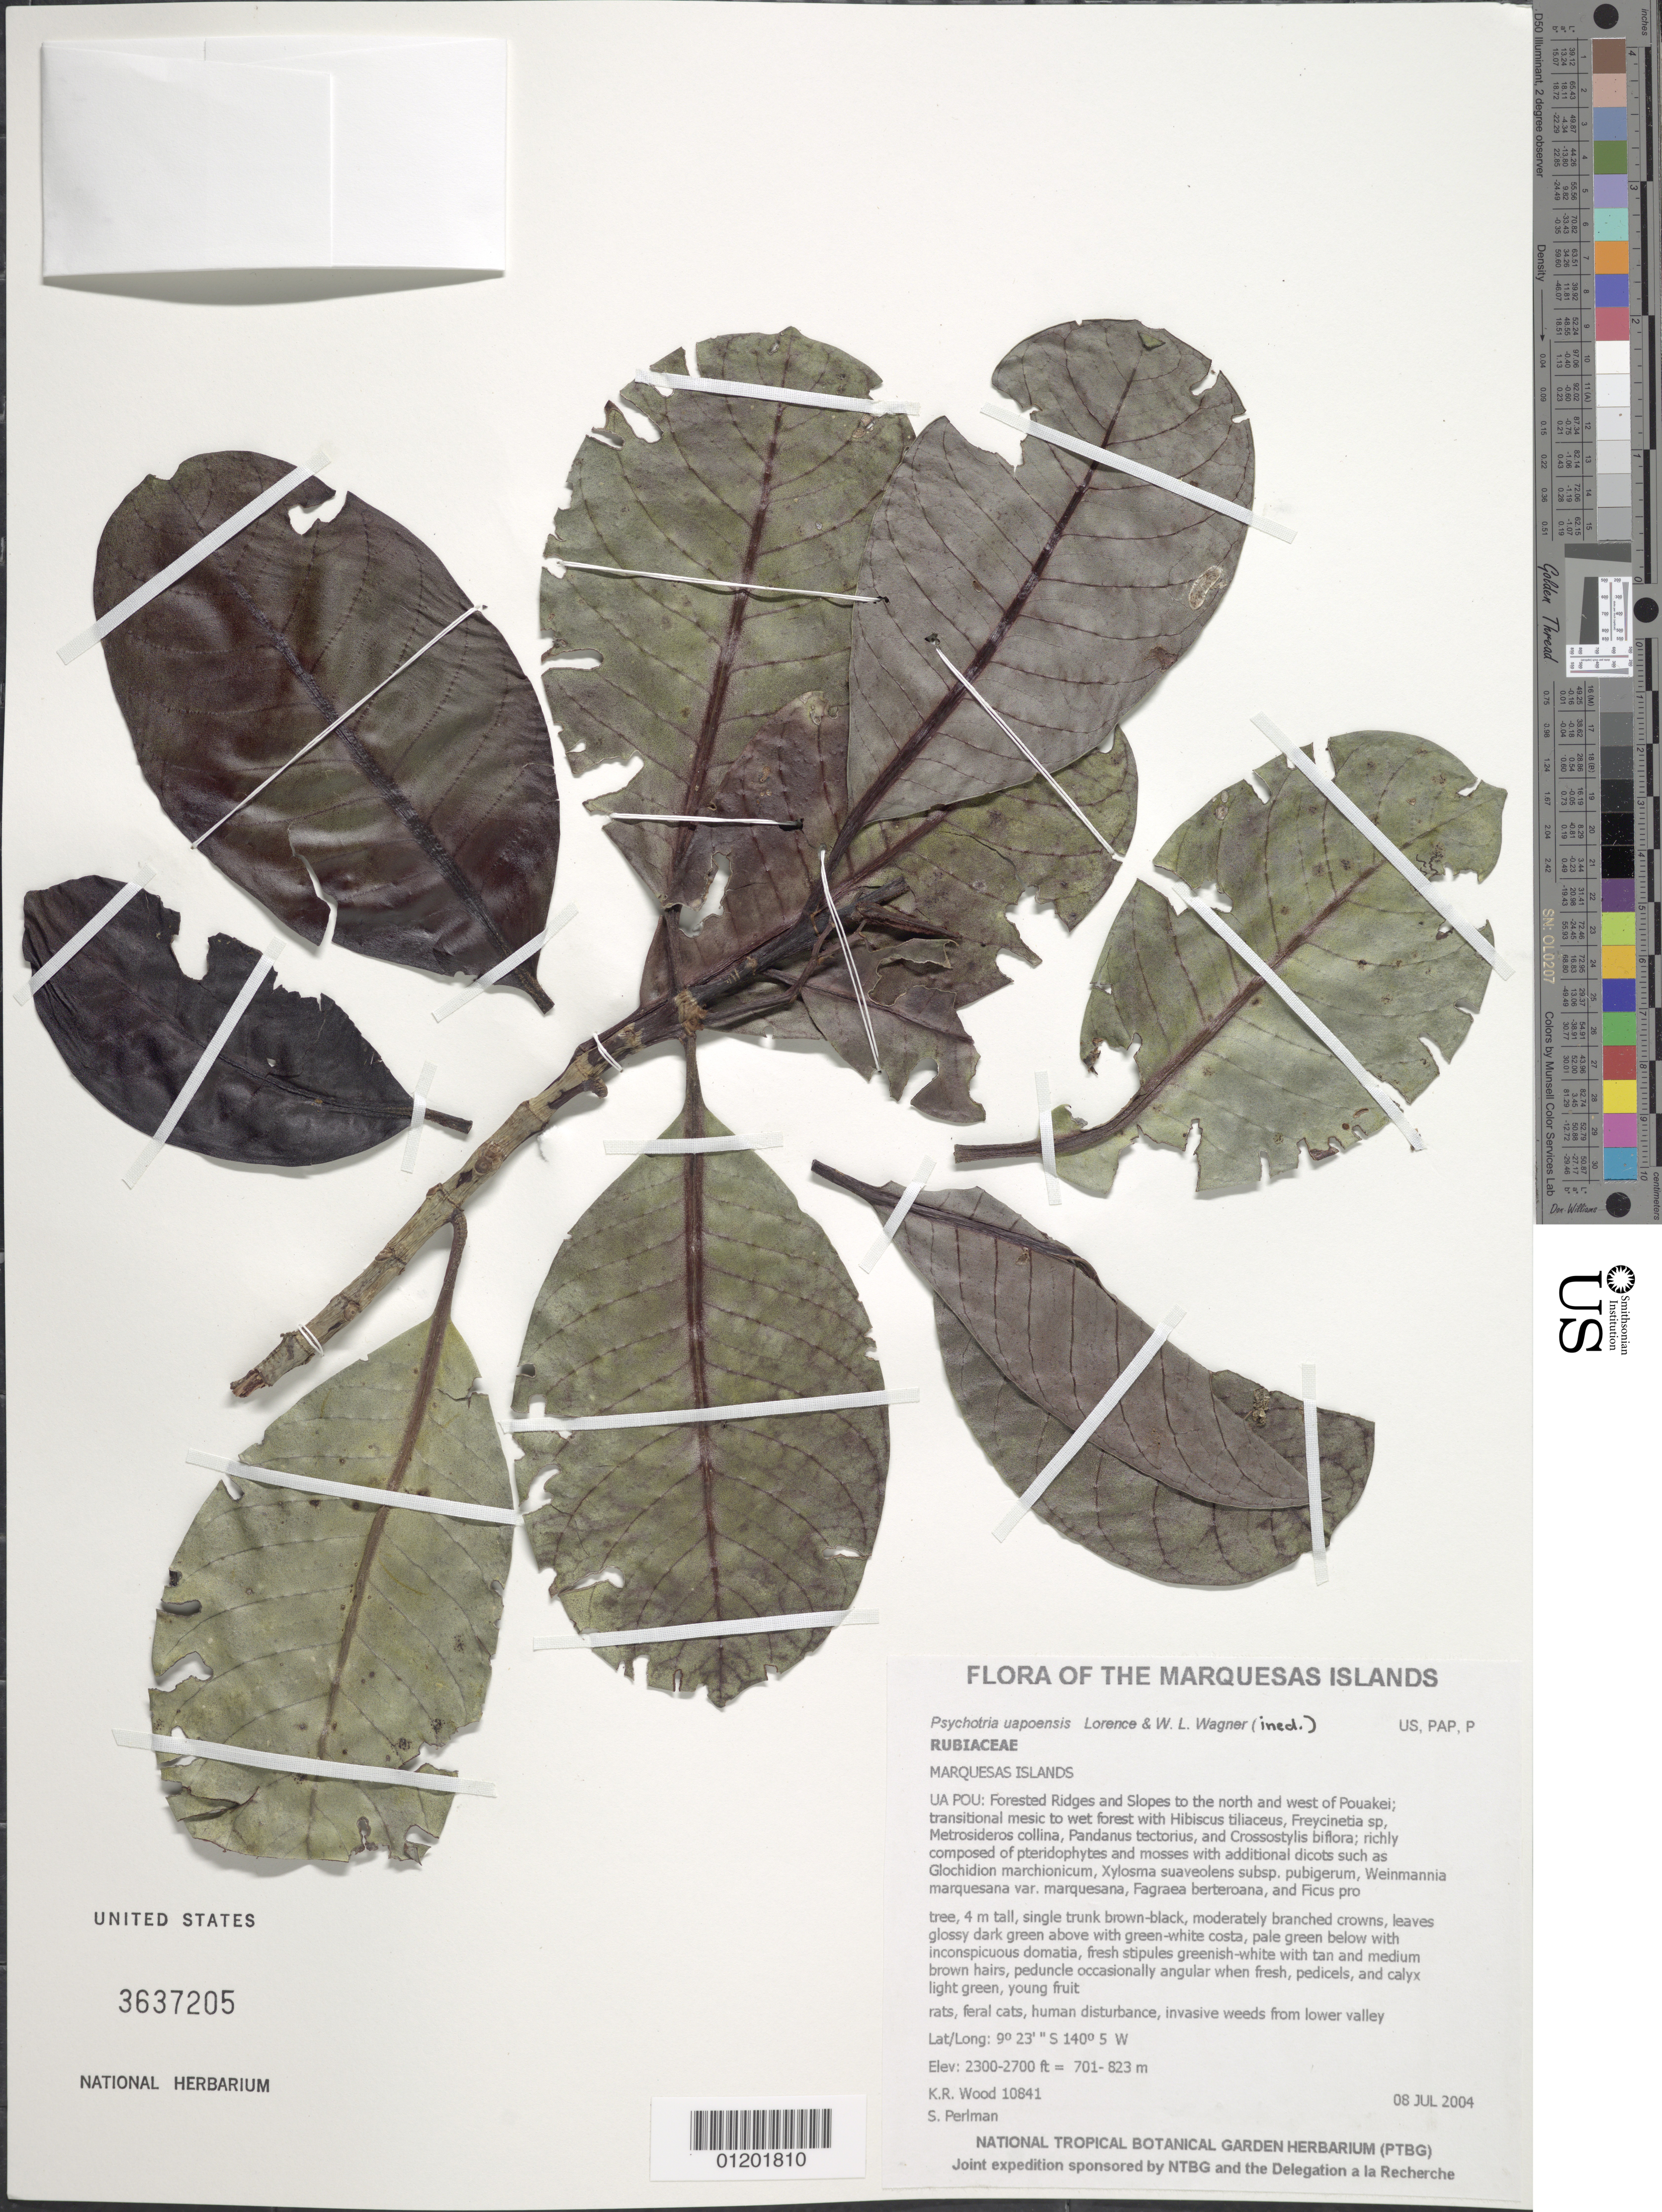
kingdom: Plantae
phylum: Tracheophyta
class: Magnoliopsida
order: Gentianales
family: Rubiaceae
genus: Psychotria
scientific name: Psychotria uapoensis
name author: Lorence & W.L. Wagner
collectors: K. R. Wood & S. P. Perlman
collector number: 10841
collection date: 2004-07-08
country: French Polynesia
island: Ua Pou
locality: Forested Ridges and Slopes to the north and west of Pouakei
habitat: Transitional mesic to wet forest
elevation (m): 701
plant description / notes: Rats, feral cats, human disturbance, invasive weeds from lower valley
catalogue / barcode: US 3637205